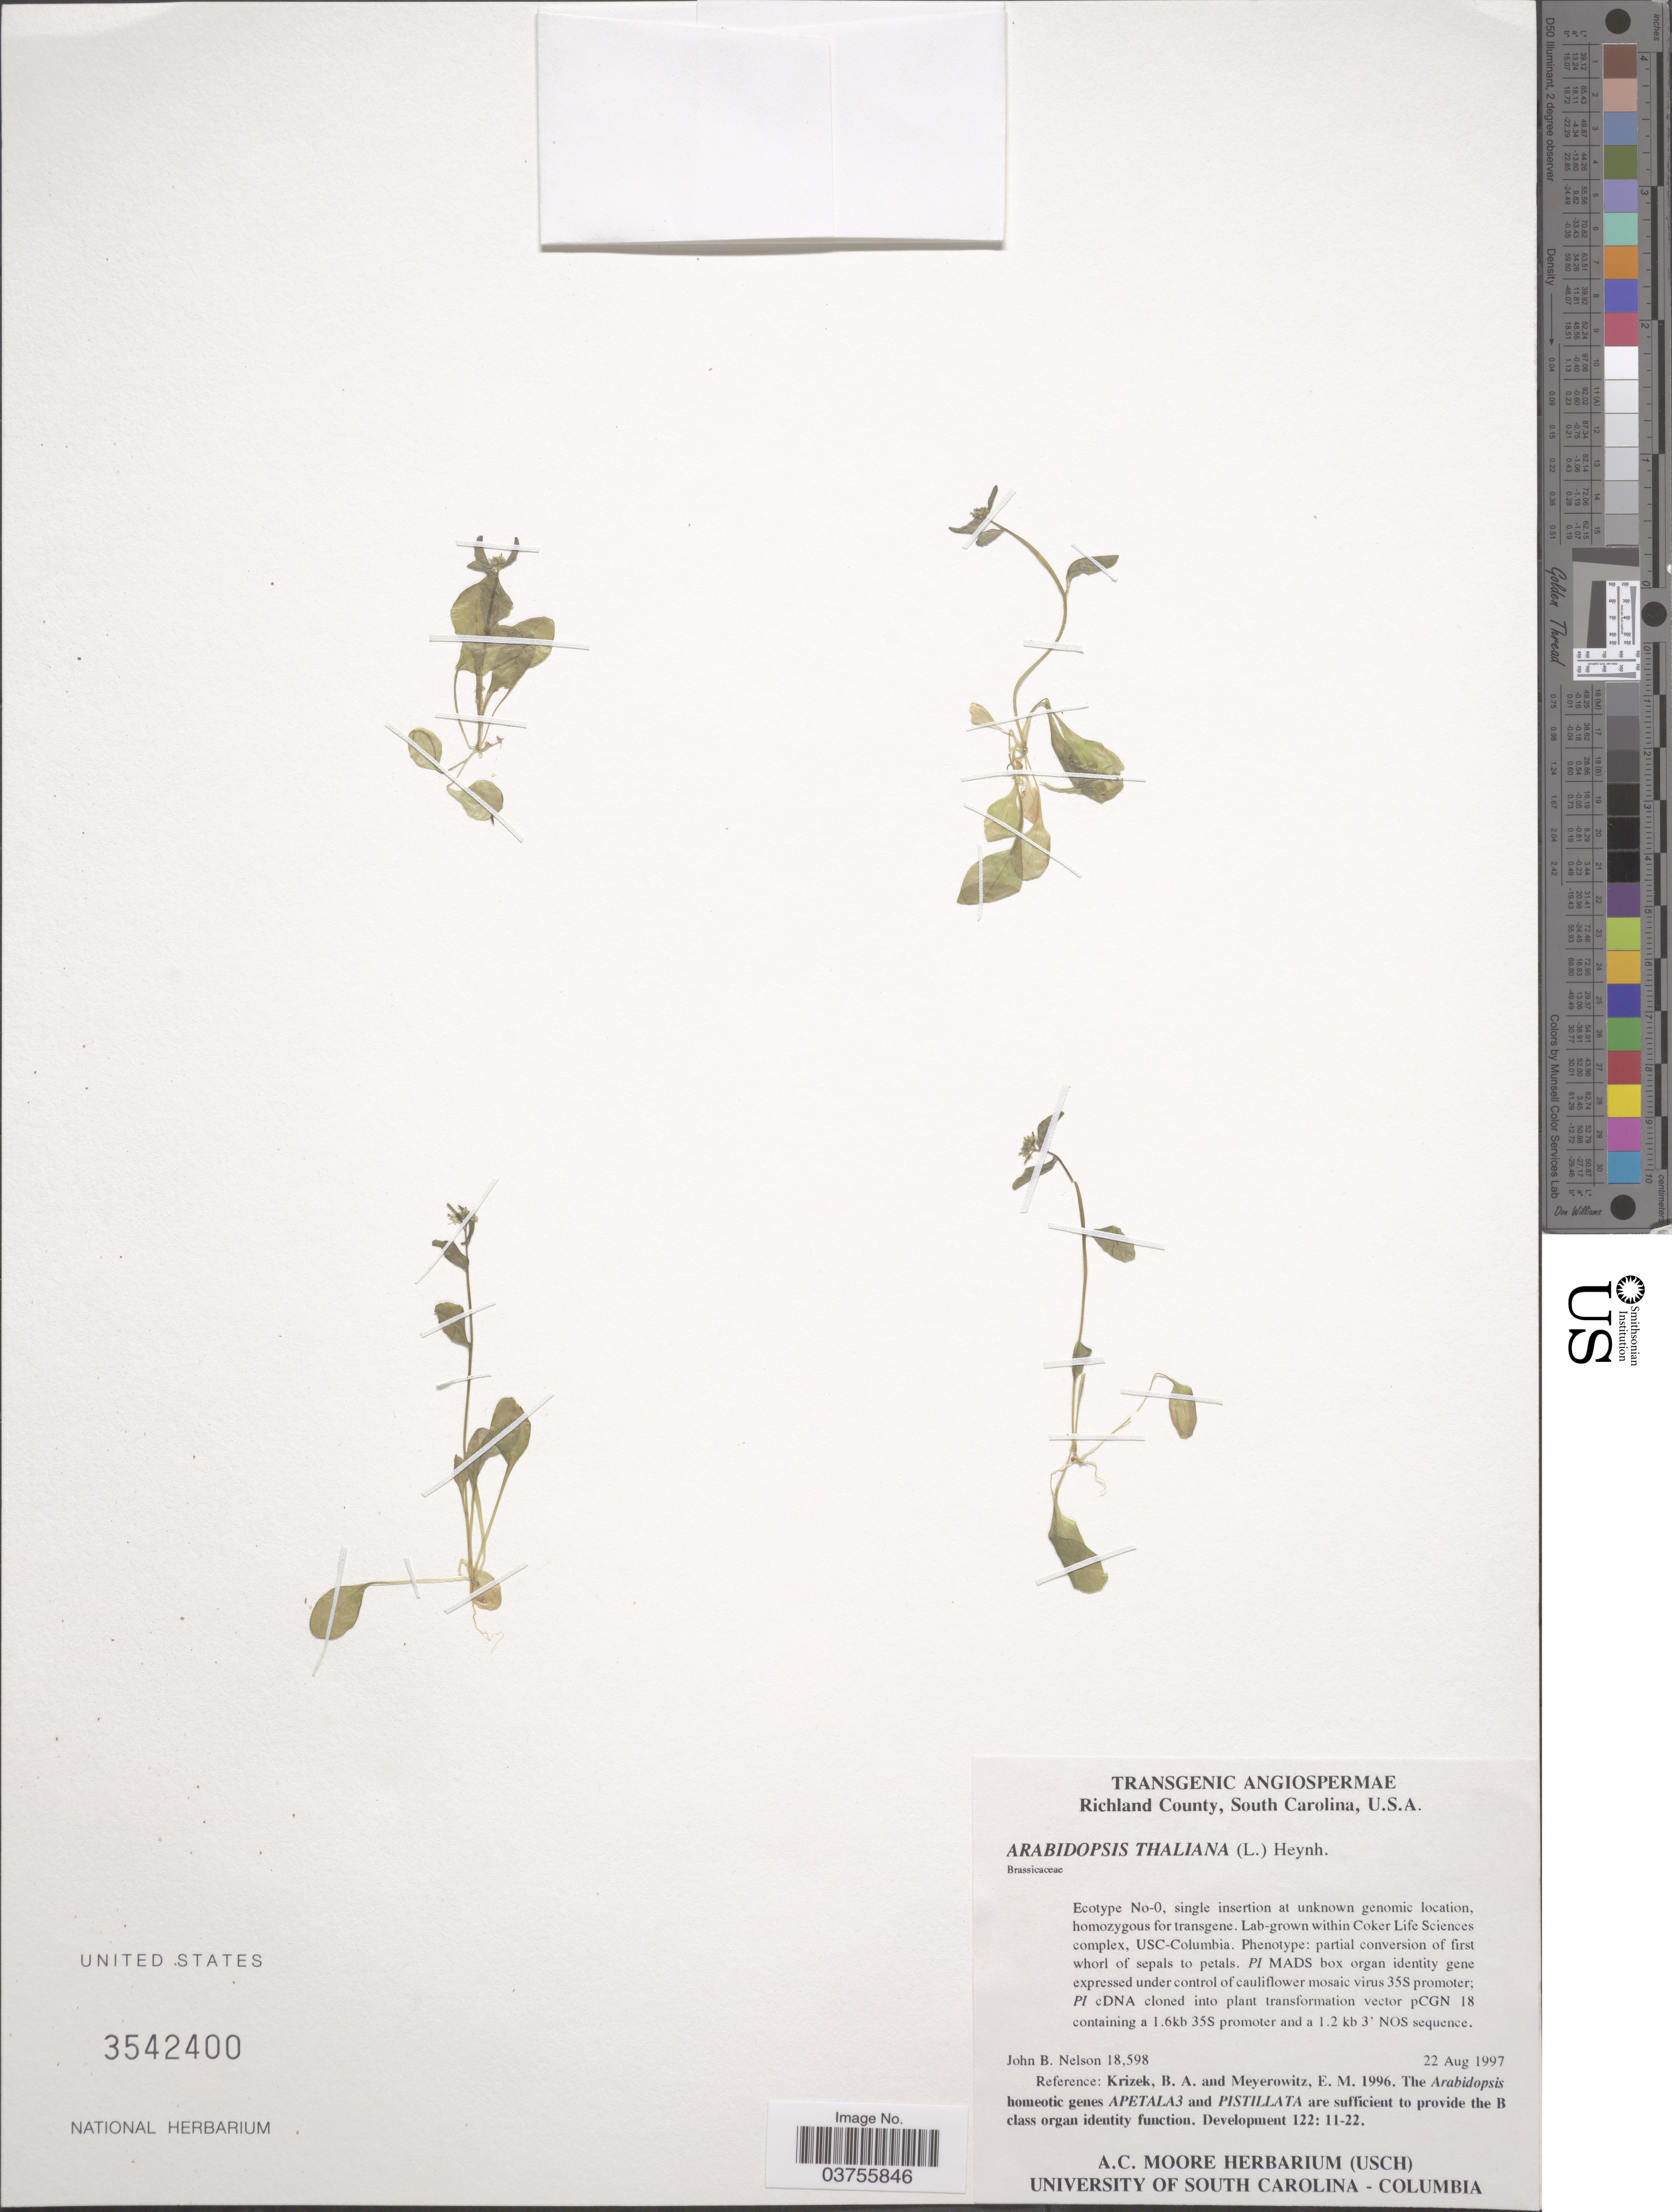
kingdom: Plantae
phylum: Tracheophyta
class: Magnoliopsida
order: Brassicales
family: Brassicaceae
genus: Arabidopsis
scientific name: Arabidopsis thaliana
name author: (L.) Heynh.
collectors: J. Nelson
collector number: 18598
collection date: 1997-08-22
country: United States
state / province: South Carolina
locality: Richland County.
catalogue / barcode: US 3542400